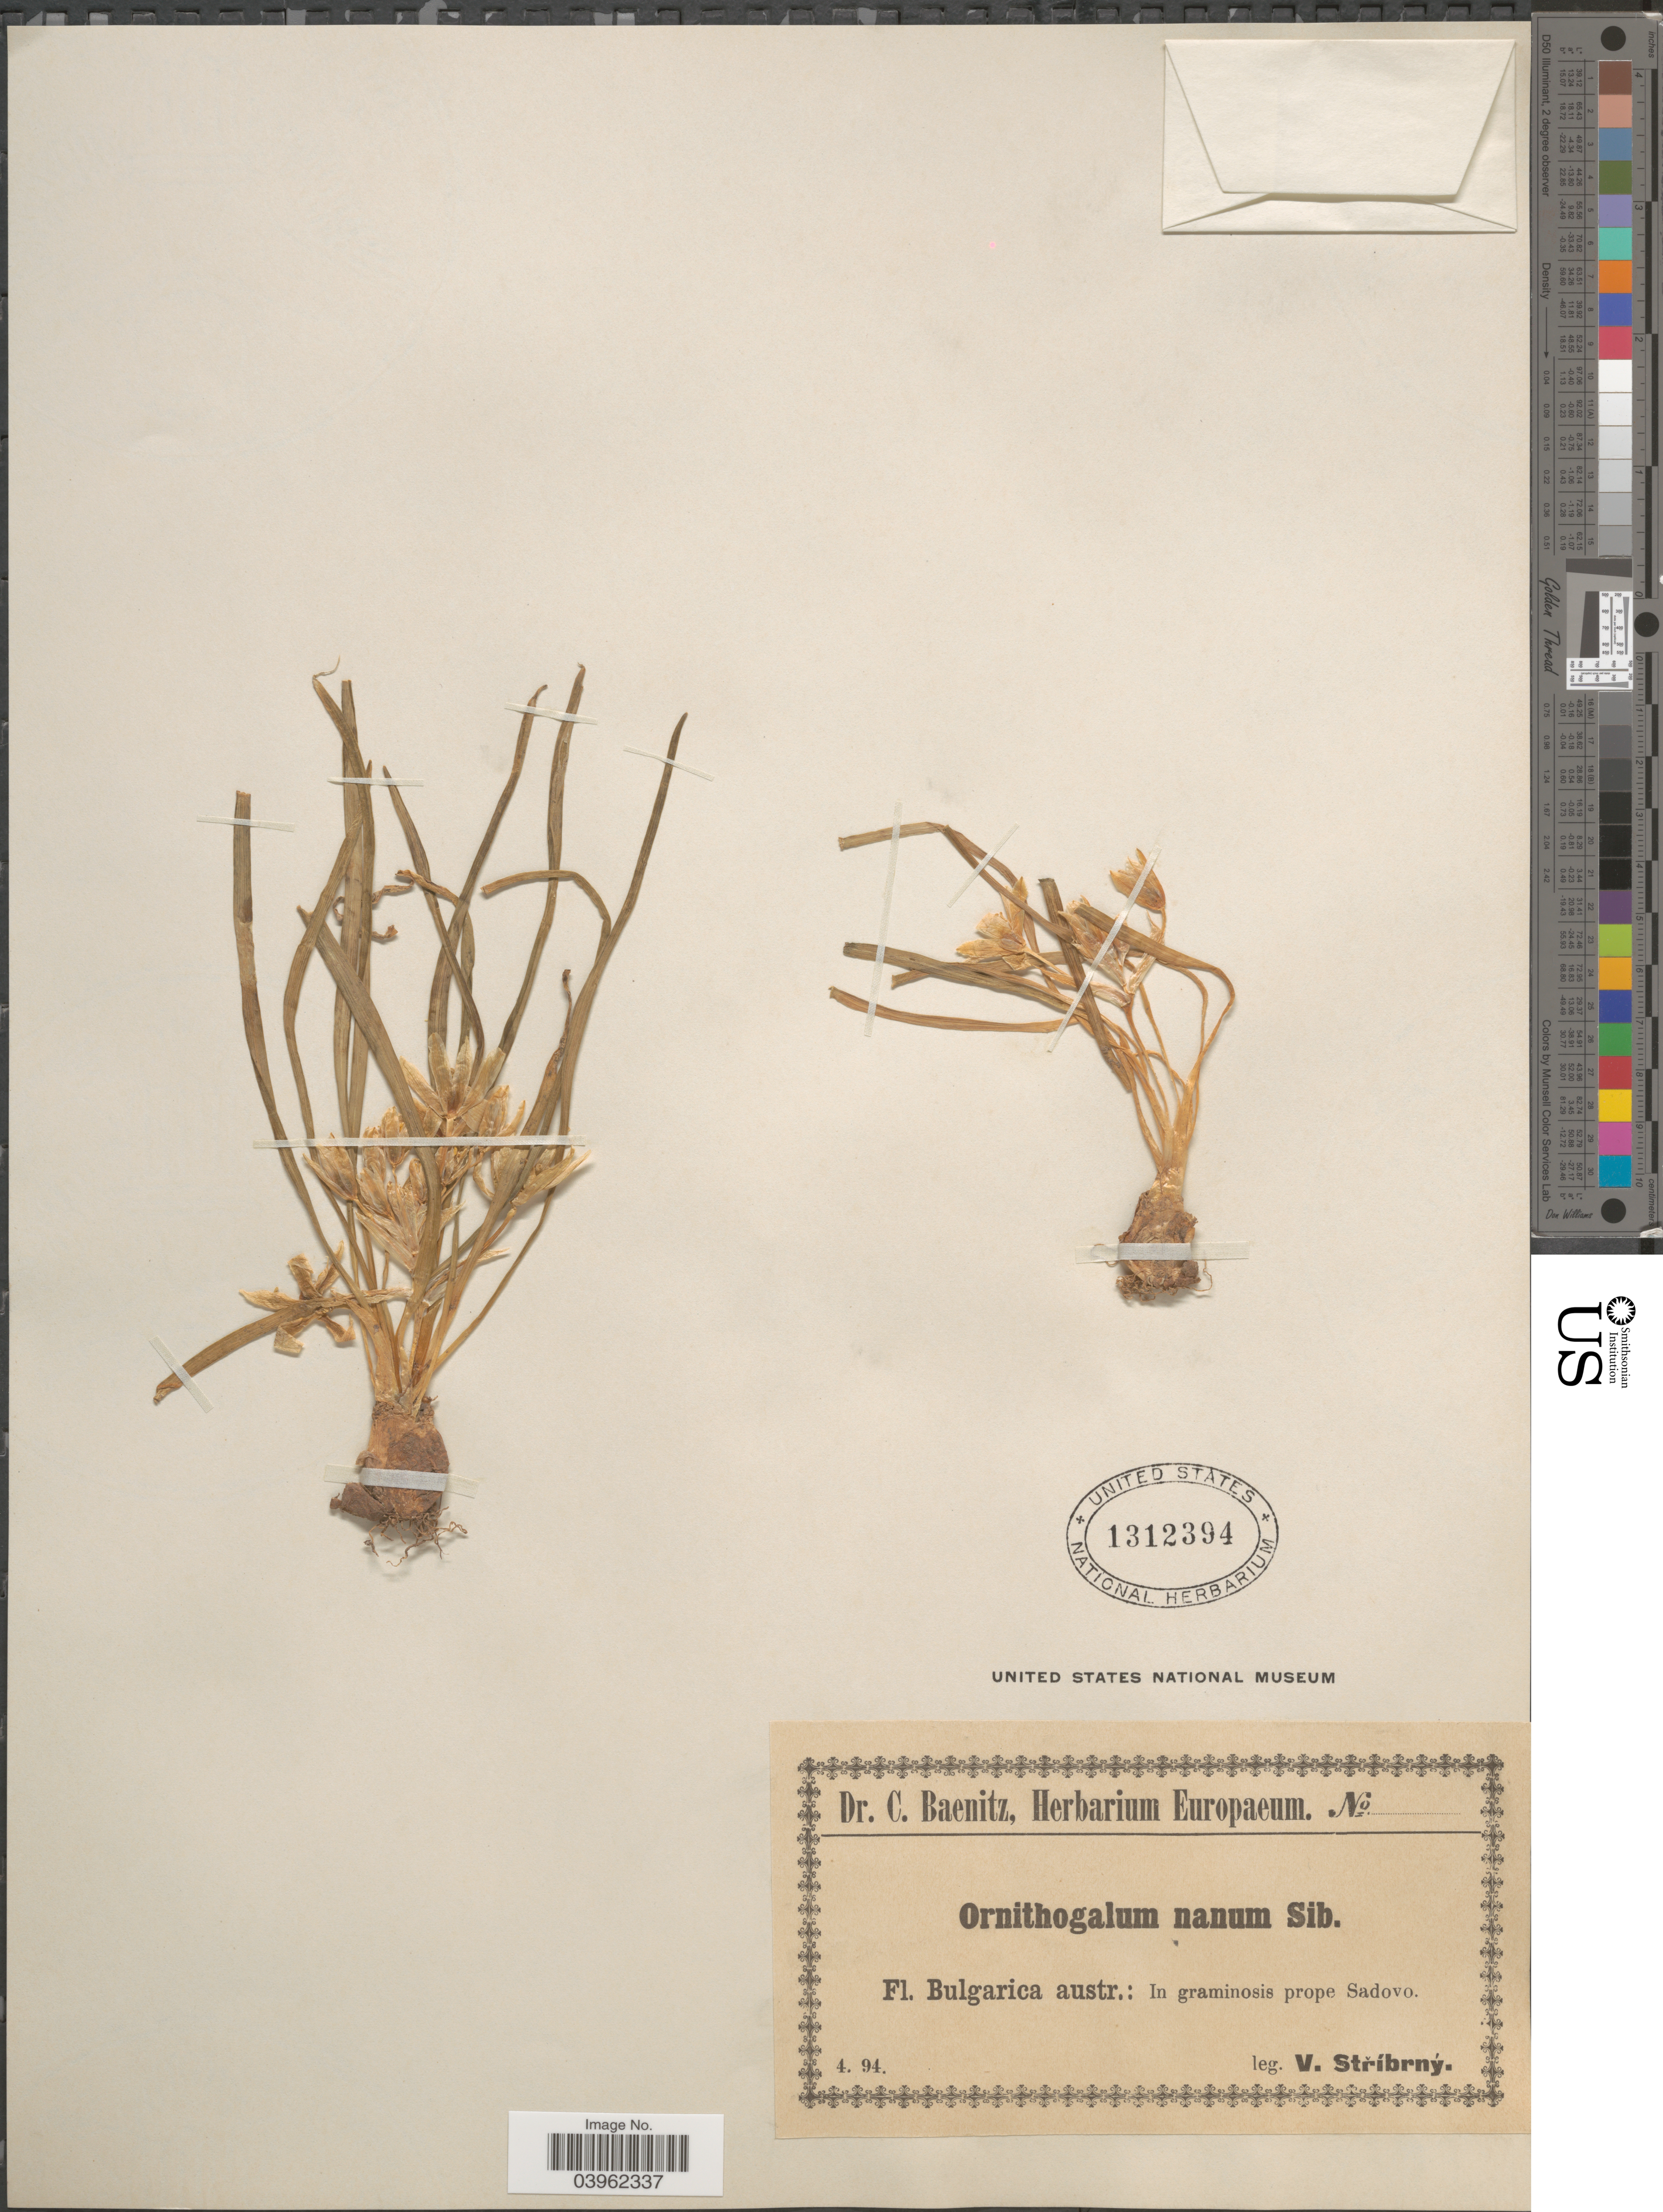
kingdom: Plantae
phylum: Tracheophyta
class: Liliopsida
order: Asparagales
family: Asparagaceae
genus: Ornithogalum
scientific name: Ornithogalum nanum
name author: (Burm. f.) Thunb.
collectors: V. Stribrny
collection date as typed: Transcribed d/m/y: /4/94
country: Bulgaria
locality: Bulgarica austr.: In graminosis prope Sadovo.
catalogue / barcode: US 1312394